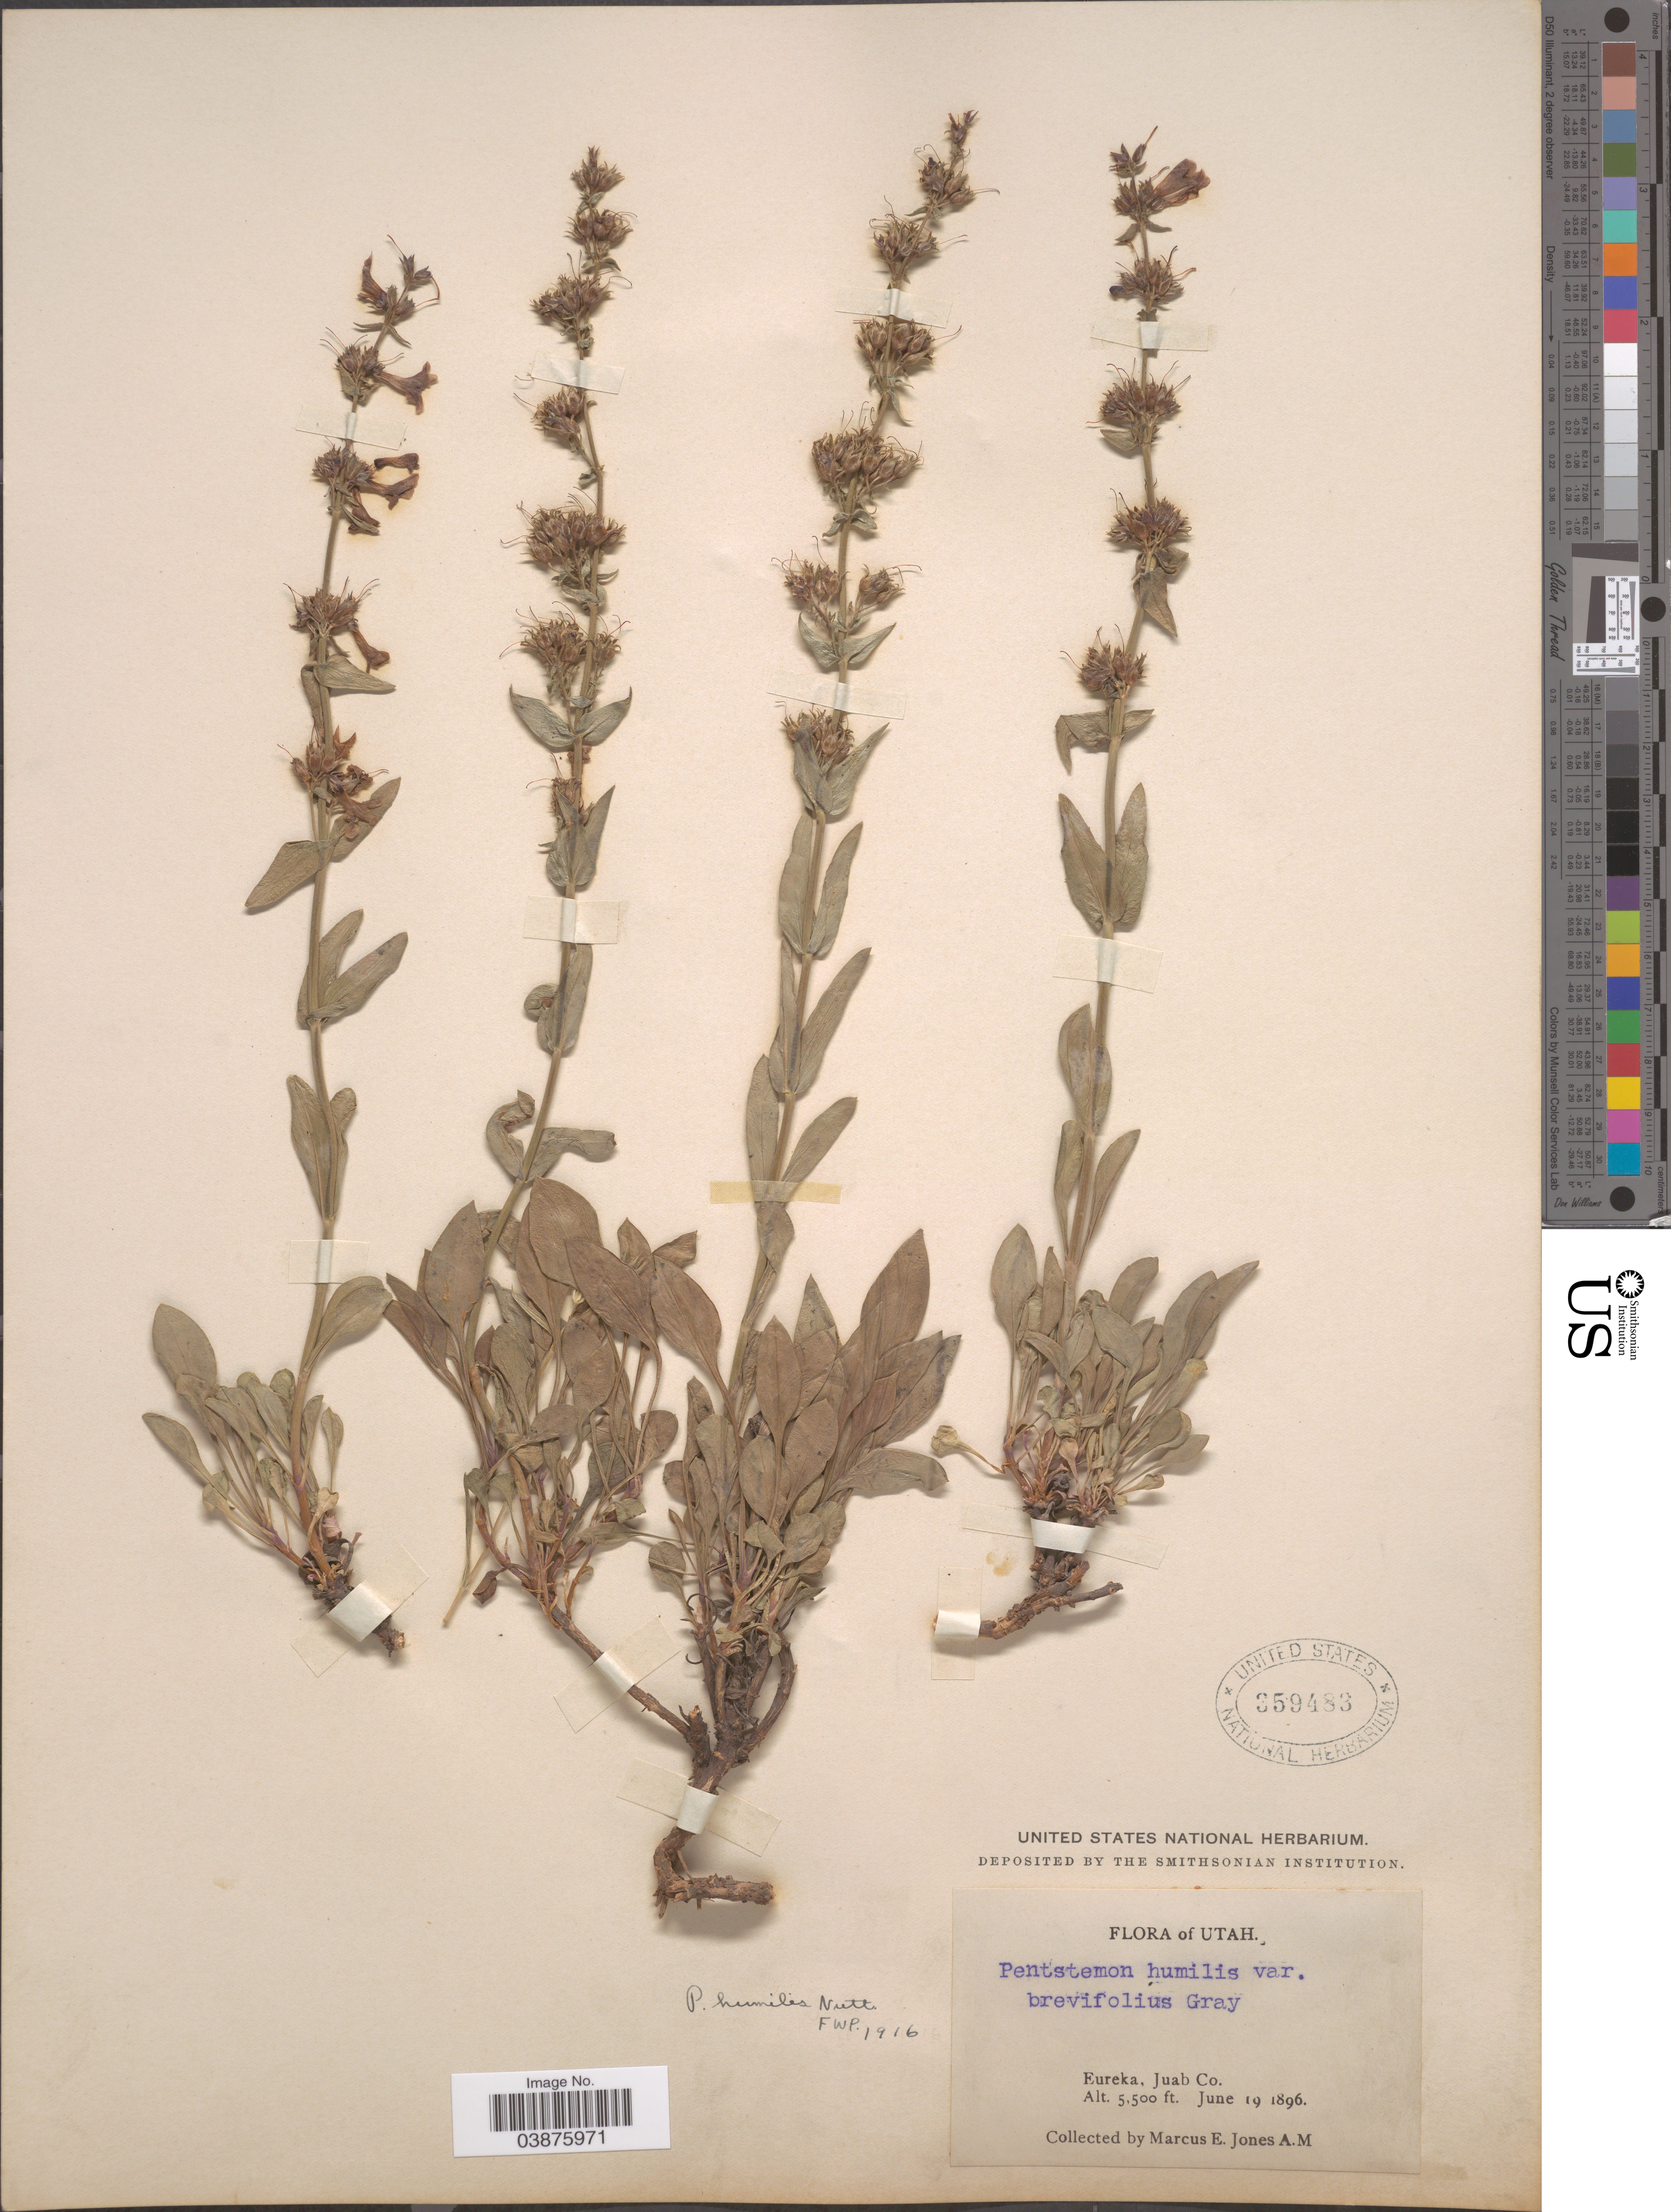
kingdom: Plantae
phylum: Tracheophyta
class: Magnoliopsida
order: Lamiales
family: Plantaginaceae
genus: Penstemon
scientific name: Penstemon humilis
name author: Nutt. ex A. Gray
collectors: M. E. Jones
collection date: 1896-06-19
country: United States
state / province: Utah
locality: Eureka, Juab Co.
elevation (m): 1676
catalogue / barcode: US 359483